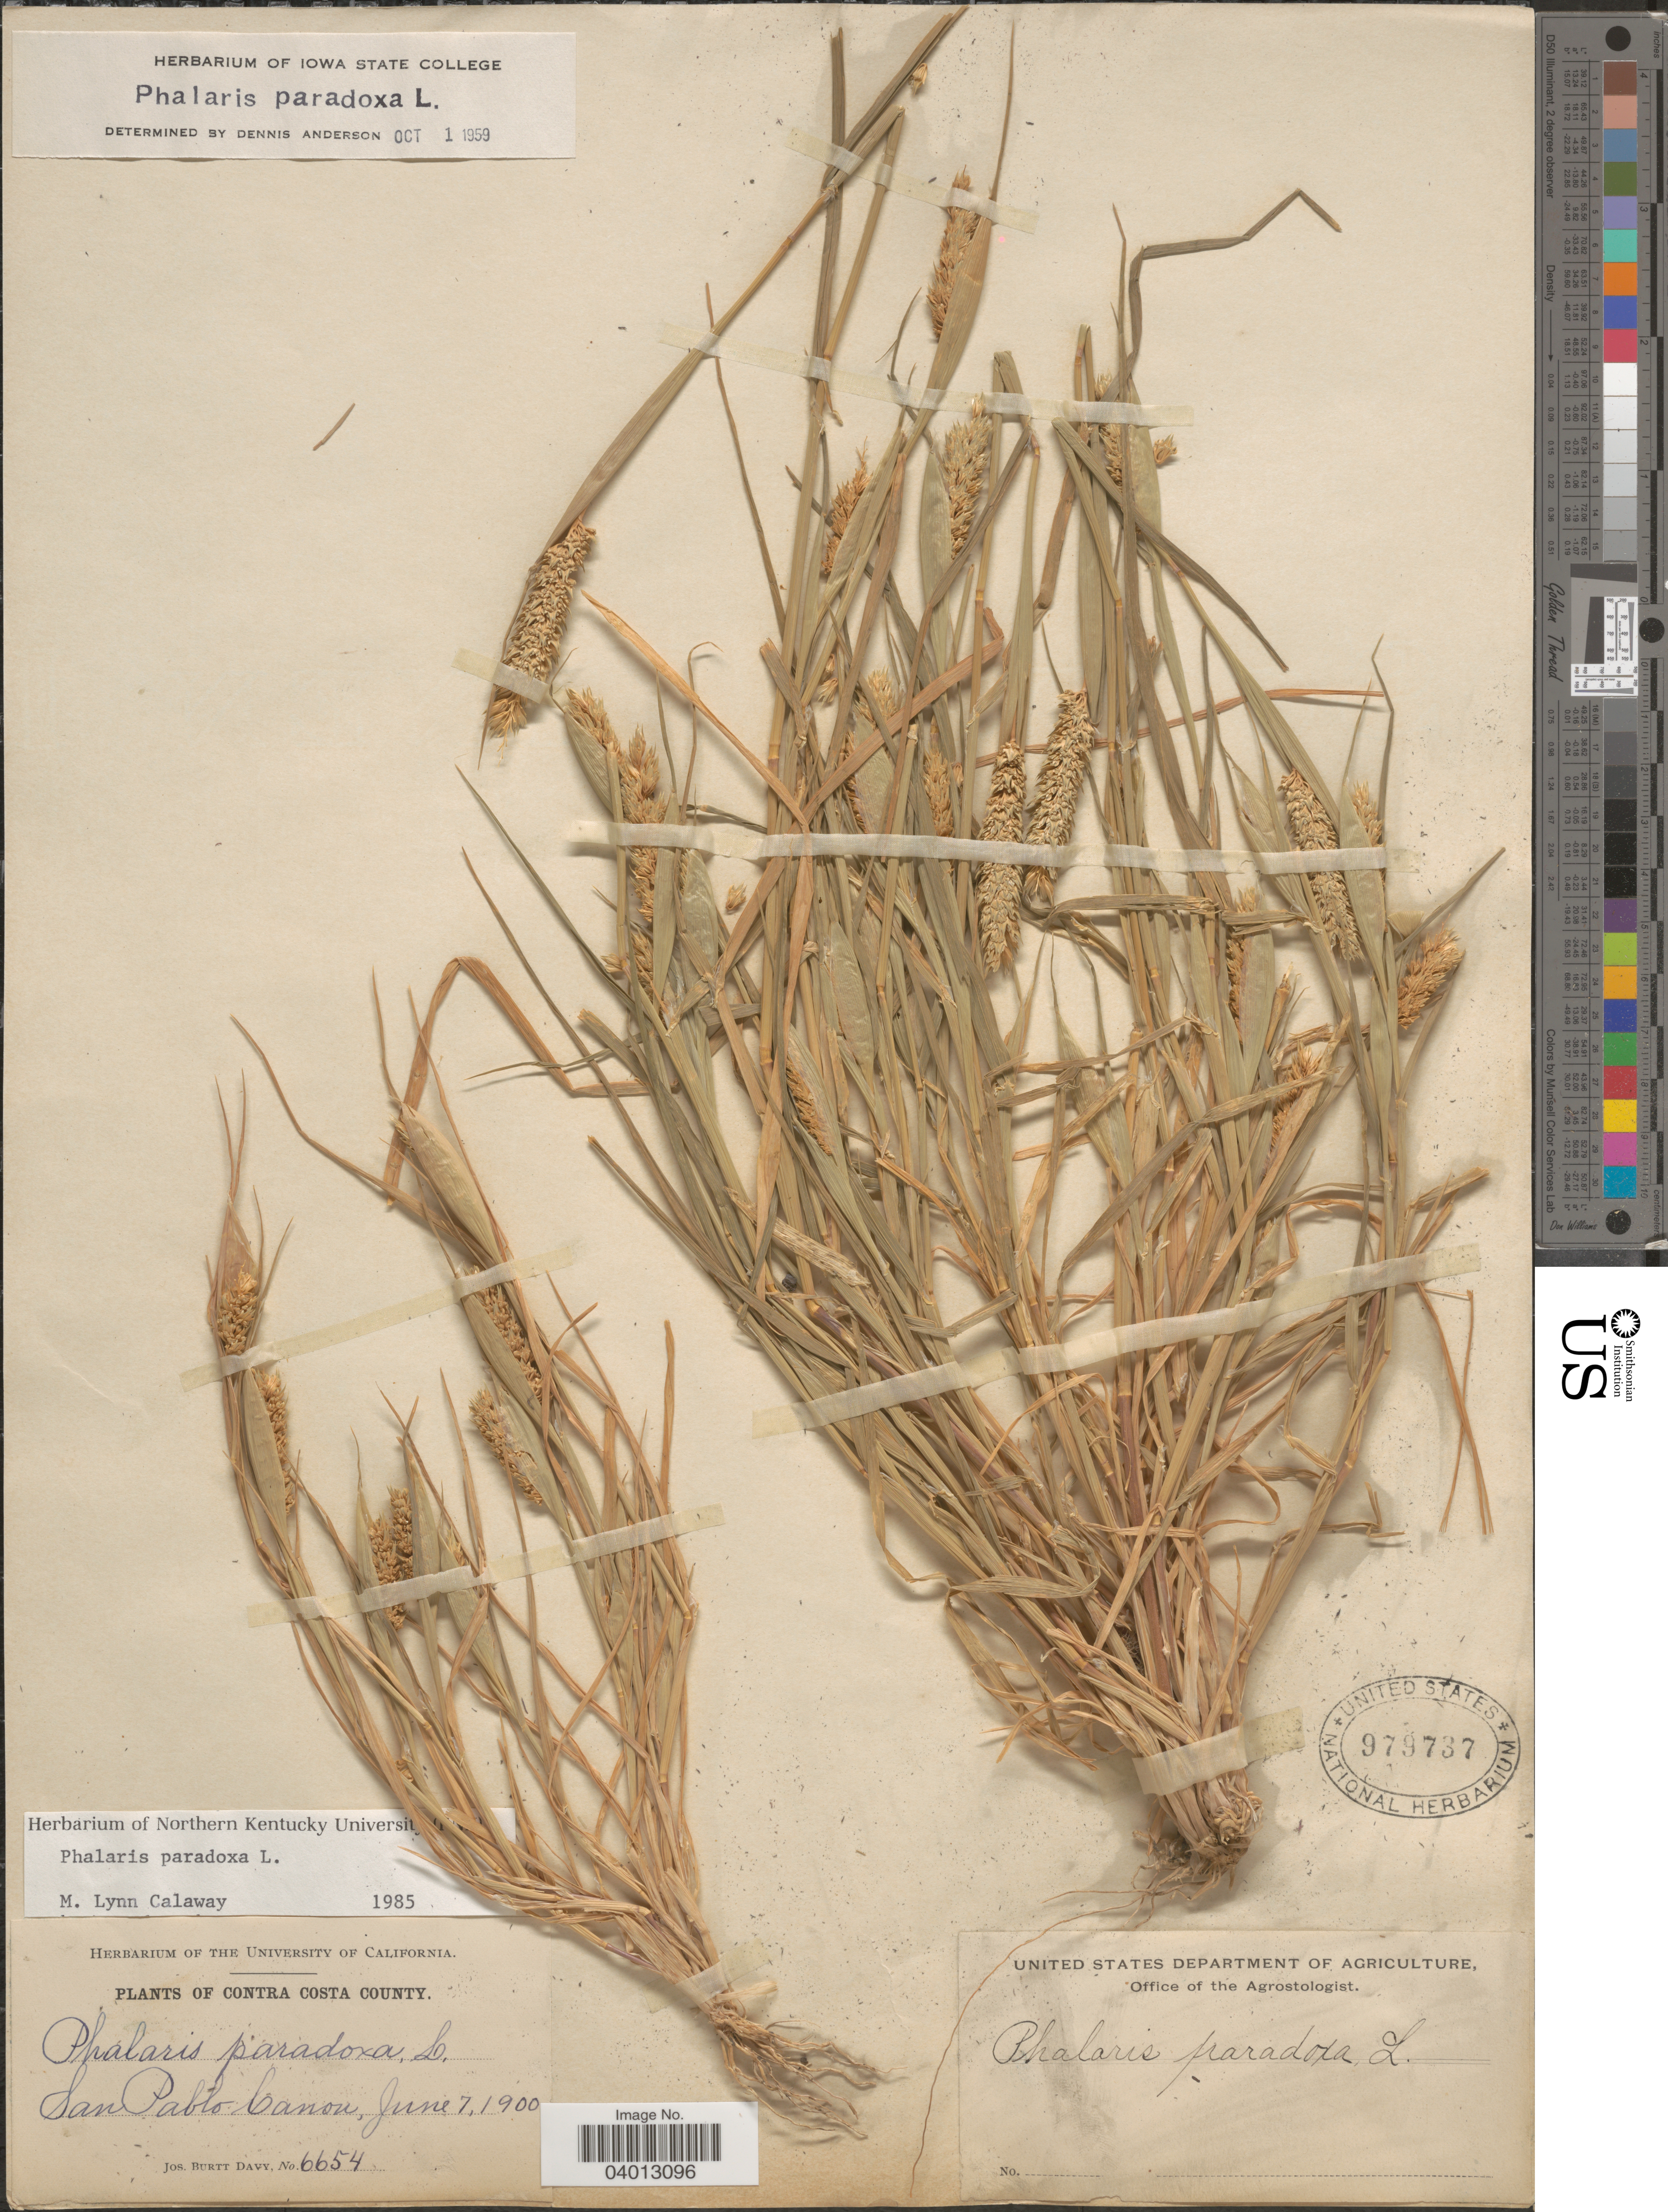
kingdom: Plantae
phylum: Tracheophyta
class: Liliopsida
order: Poales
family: Poaceae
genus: Phalaris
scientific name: Phalaris paradoxa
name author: L.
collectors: J. Burtt Davy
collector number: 6654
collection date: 1900-06-07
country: United States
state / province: California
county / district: Contra Costa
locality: Contra Costa County. San Pablo Canon.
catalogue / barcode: US 979737